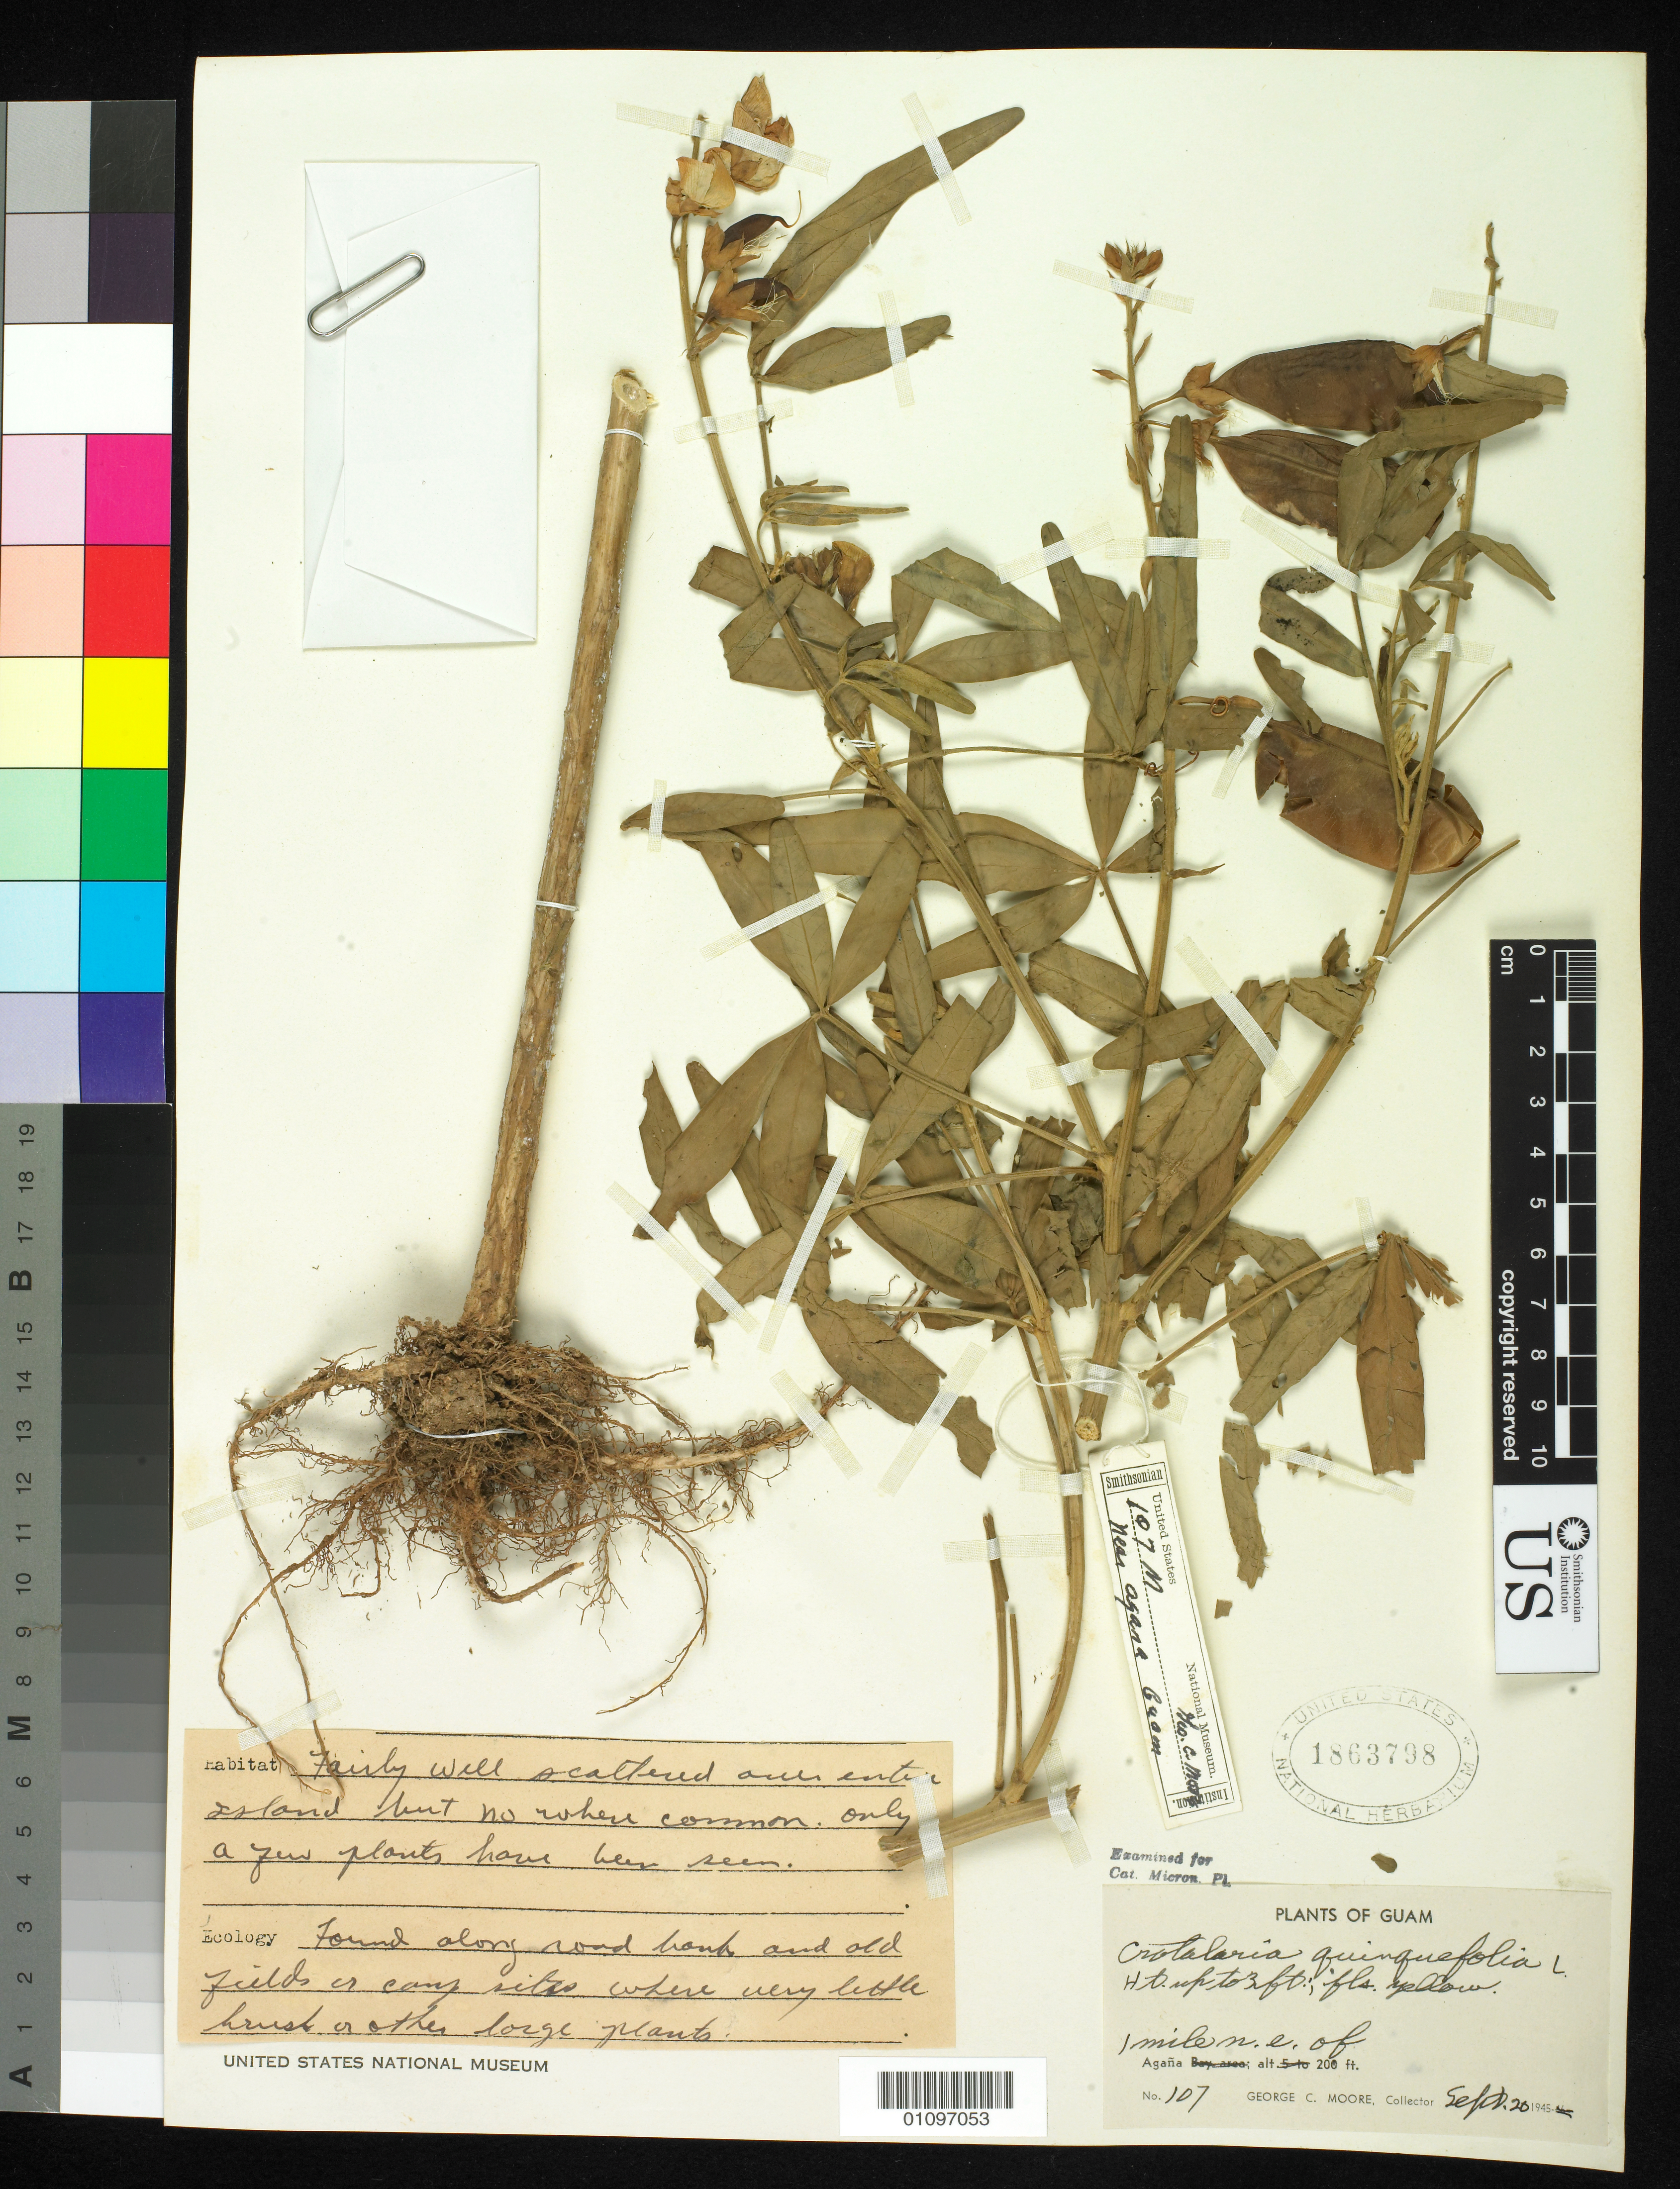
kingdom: Plantae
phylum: Tracheophyta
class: Magnoliopsida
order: Fabales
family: Fabaceae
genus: Crotalaria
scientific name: Crotalaria quinquefolia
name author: L.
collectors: G. C. Moore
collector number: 107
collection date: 1945-09-20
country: Guam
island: Guam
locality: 1 mile N.W of Agana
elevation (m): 61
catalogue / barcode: US 1863798